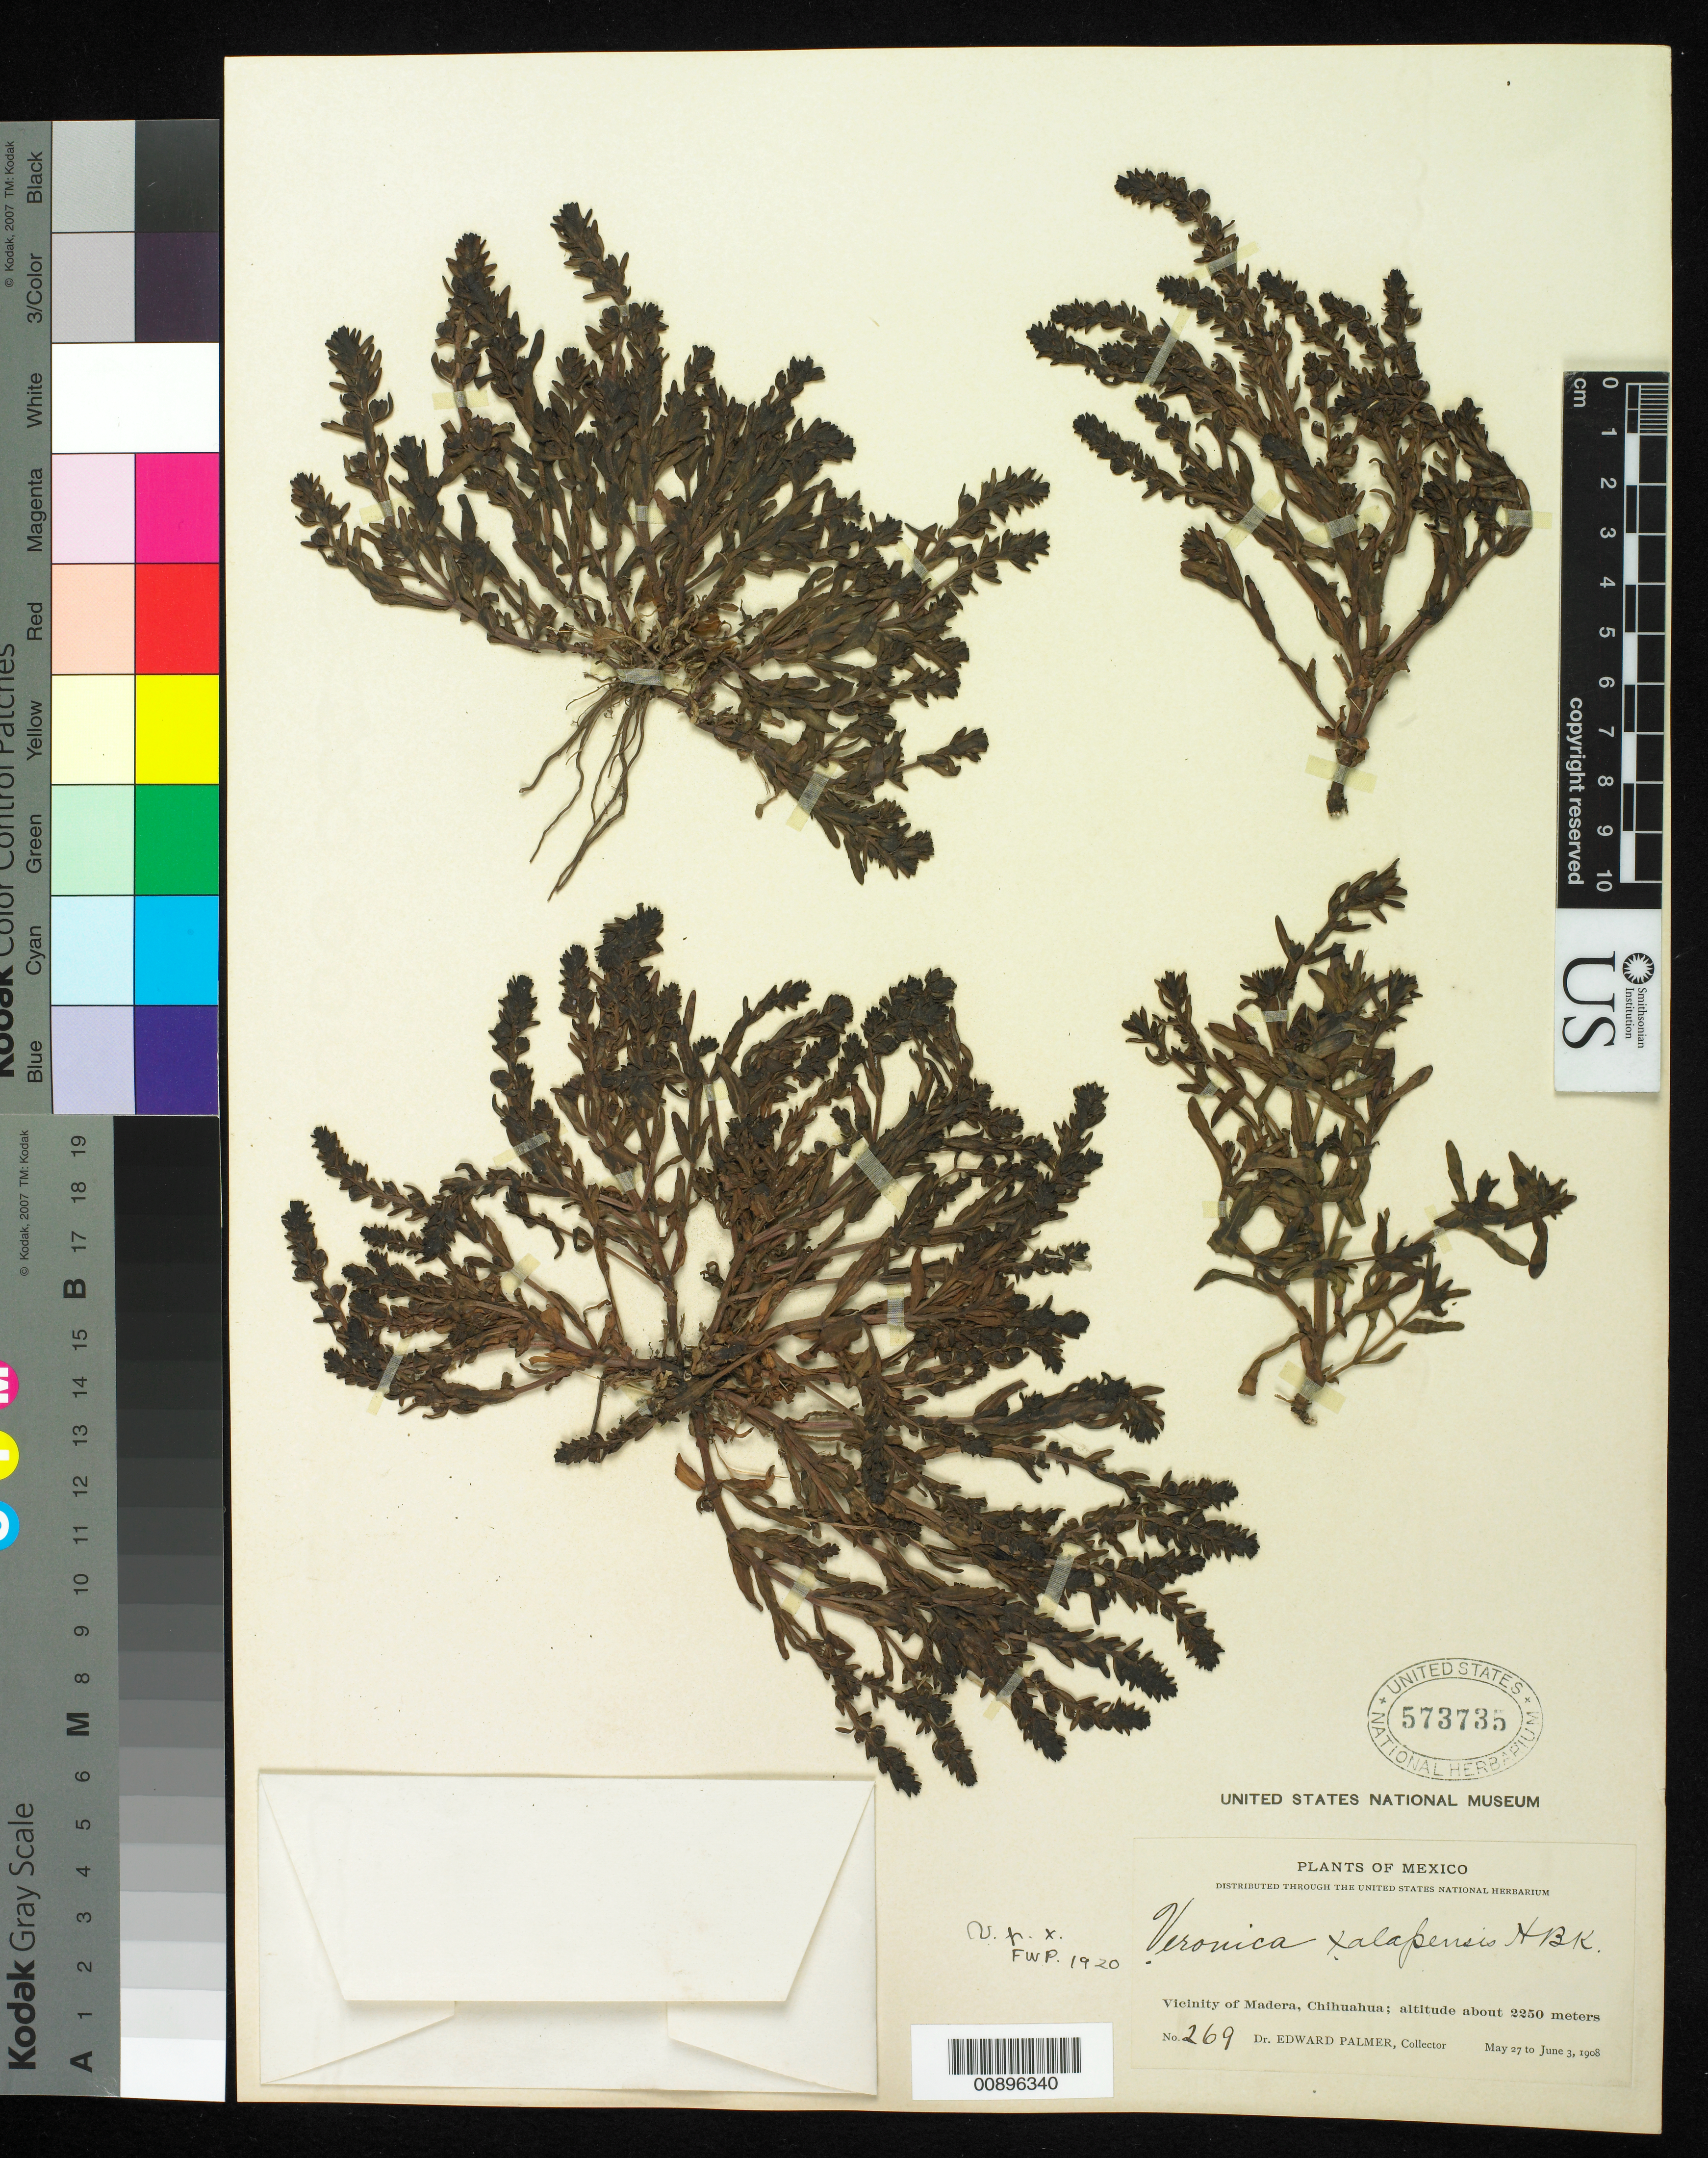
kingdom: Plantae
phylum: Tracheophyta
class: Magnoliopsida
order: Lamiales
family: Plantaginaceae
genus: Veronica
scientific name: Veronica xalapensis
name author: Kunth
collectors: E. Palmer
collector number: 269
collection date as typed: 27 May 1908 to 03 Jun 1908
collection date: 1908-05-27/1908-06-03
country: Mexico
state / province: Chihuahua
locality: Vicinity of Madera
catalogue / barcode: US 573735